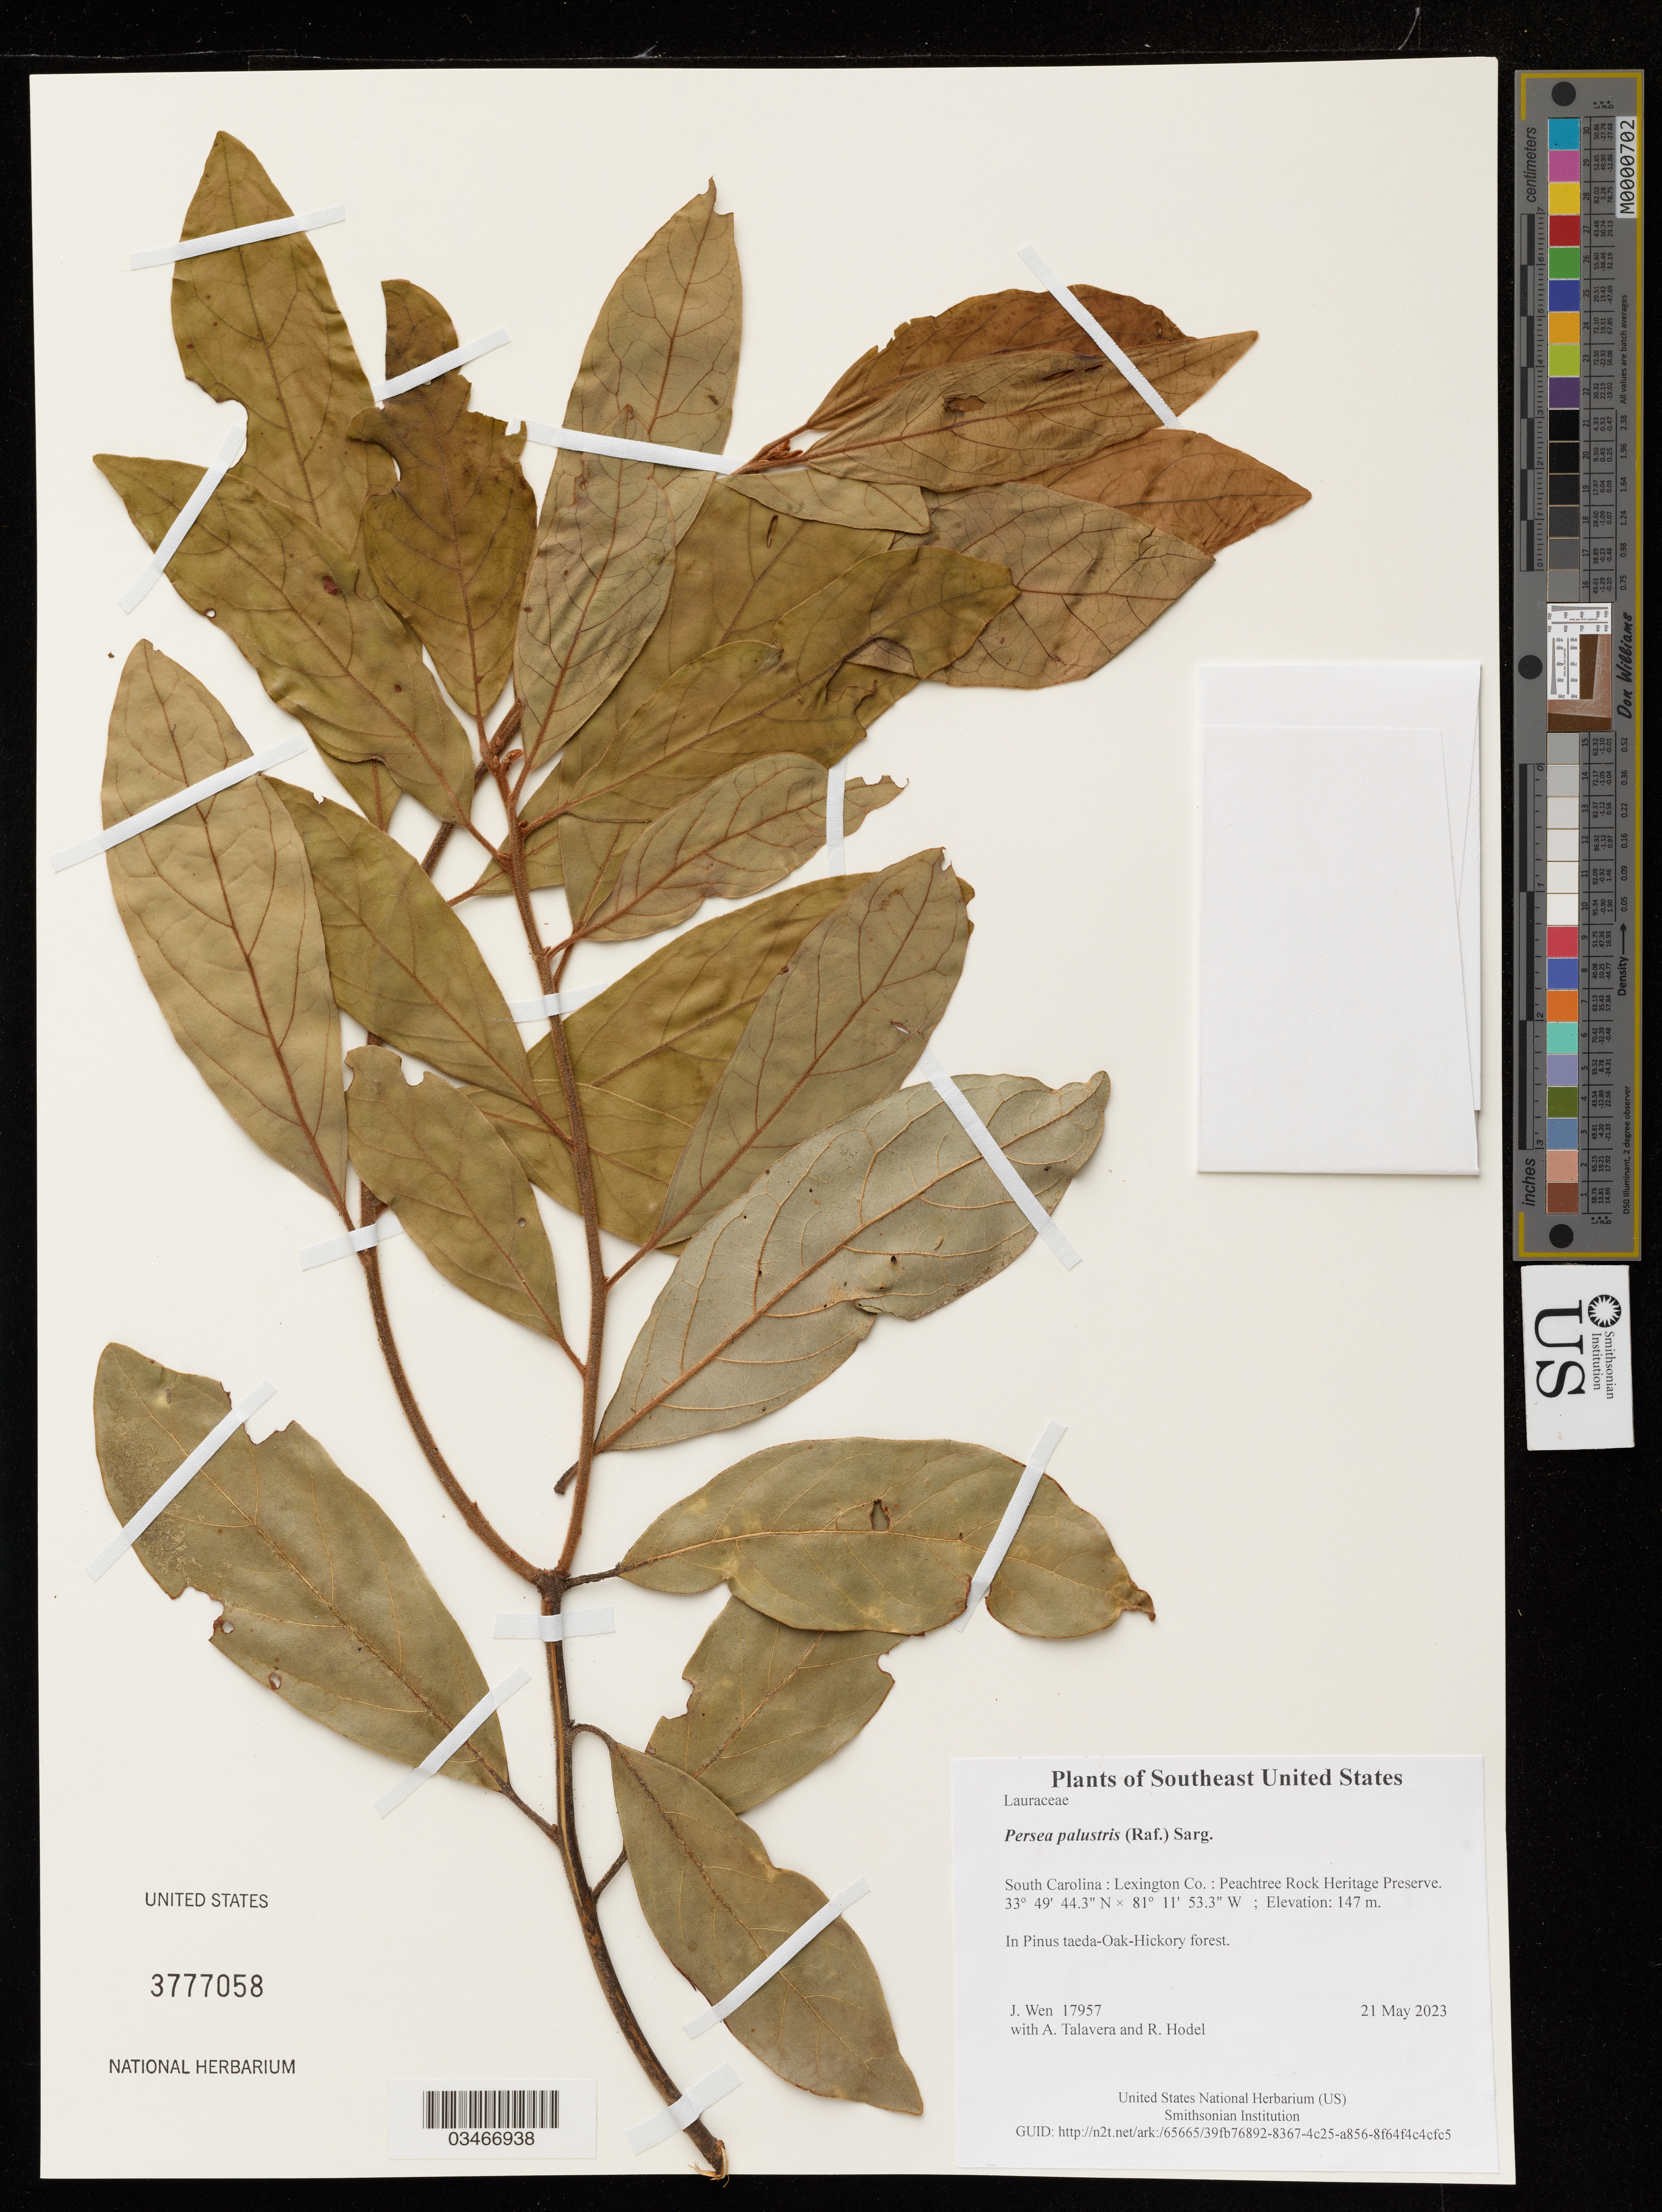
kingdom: Plantae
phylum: Tracheophyta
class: Magnoliopsida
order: Laurales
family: Lauraceae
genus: Persea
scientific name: Persea palustris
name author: (Raf.) Sarg.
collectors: J. Wen, A. Talavera & R. Hodel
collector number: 17957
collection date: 2023-05-21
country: United States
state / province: South Carolina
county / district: Lexington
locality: Peachtree Rock Heritage Preserve.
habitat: In Pinus taeda-Oak-Hickory forest.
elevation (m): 147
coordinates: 33 49.739 N, 81 11.888 W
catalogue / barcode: US 3777058